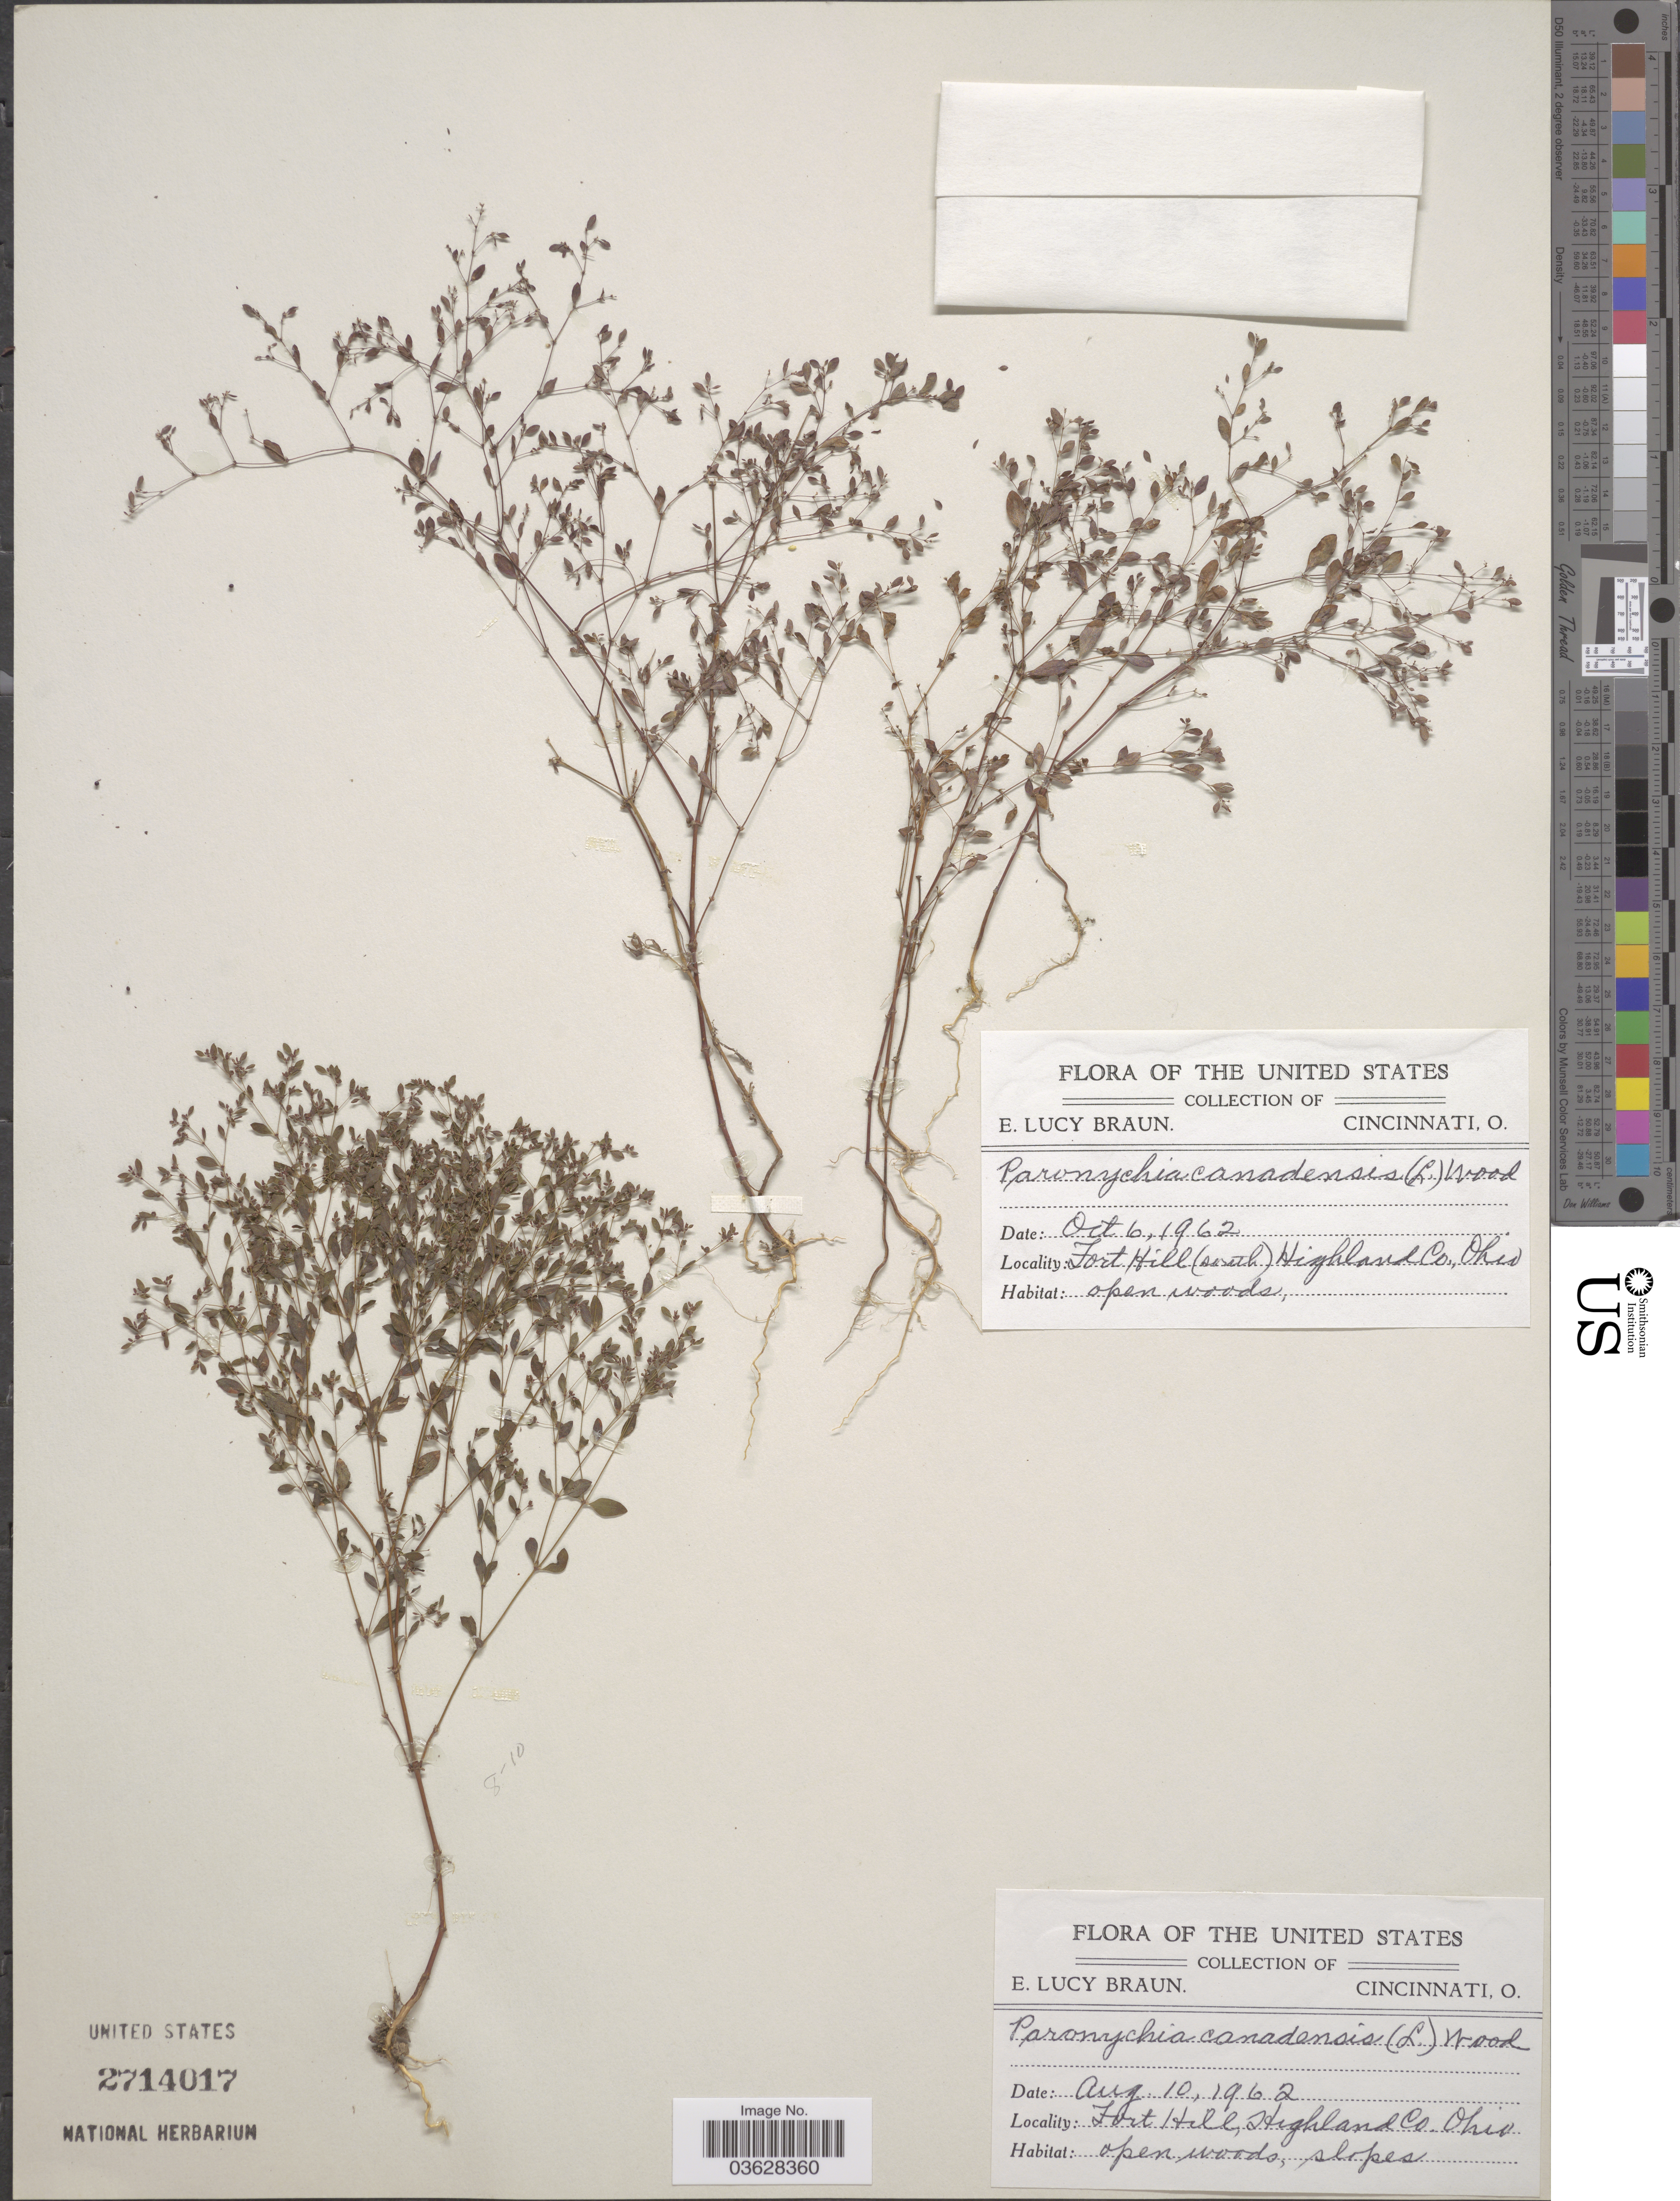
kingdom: Plantae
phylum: Tracheophyta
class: Magnoliopsida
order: Caryophyllales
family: Caryophyllaceae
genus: Paronychia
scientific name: Paronychia canadensis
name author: (L.) Alph. Wood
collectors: E. L. Braun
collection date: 1962-08-10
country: United States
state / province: Ohio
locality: Fort Hill, Highland Co.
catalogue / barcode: US 2714017